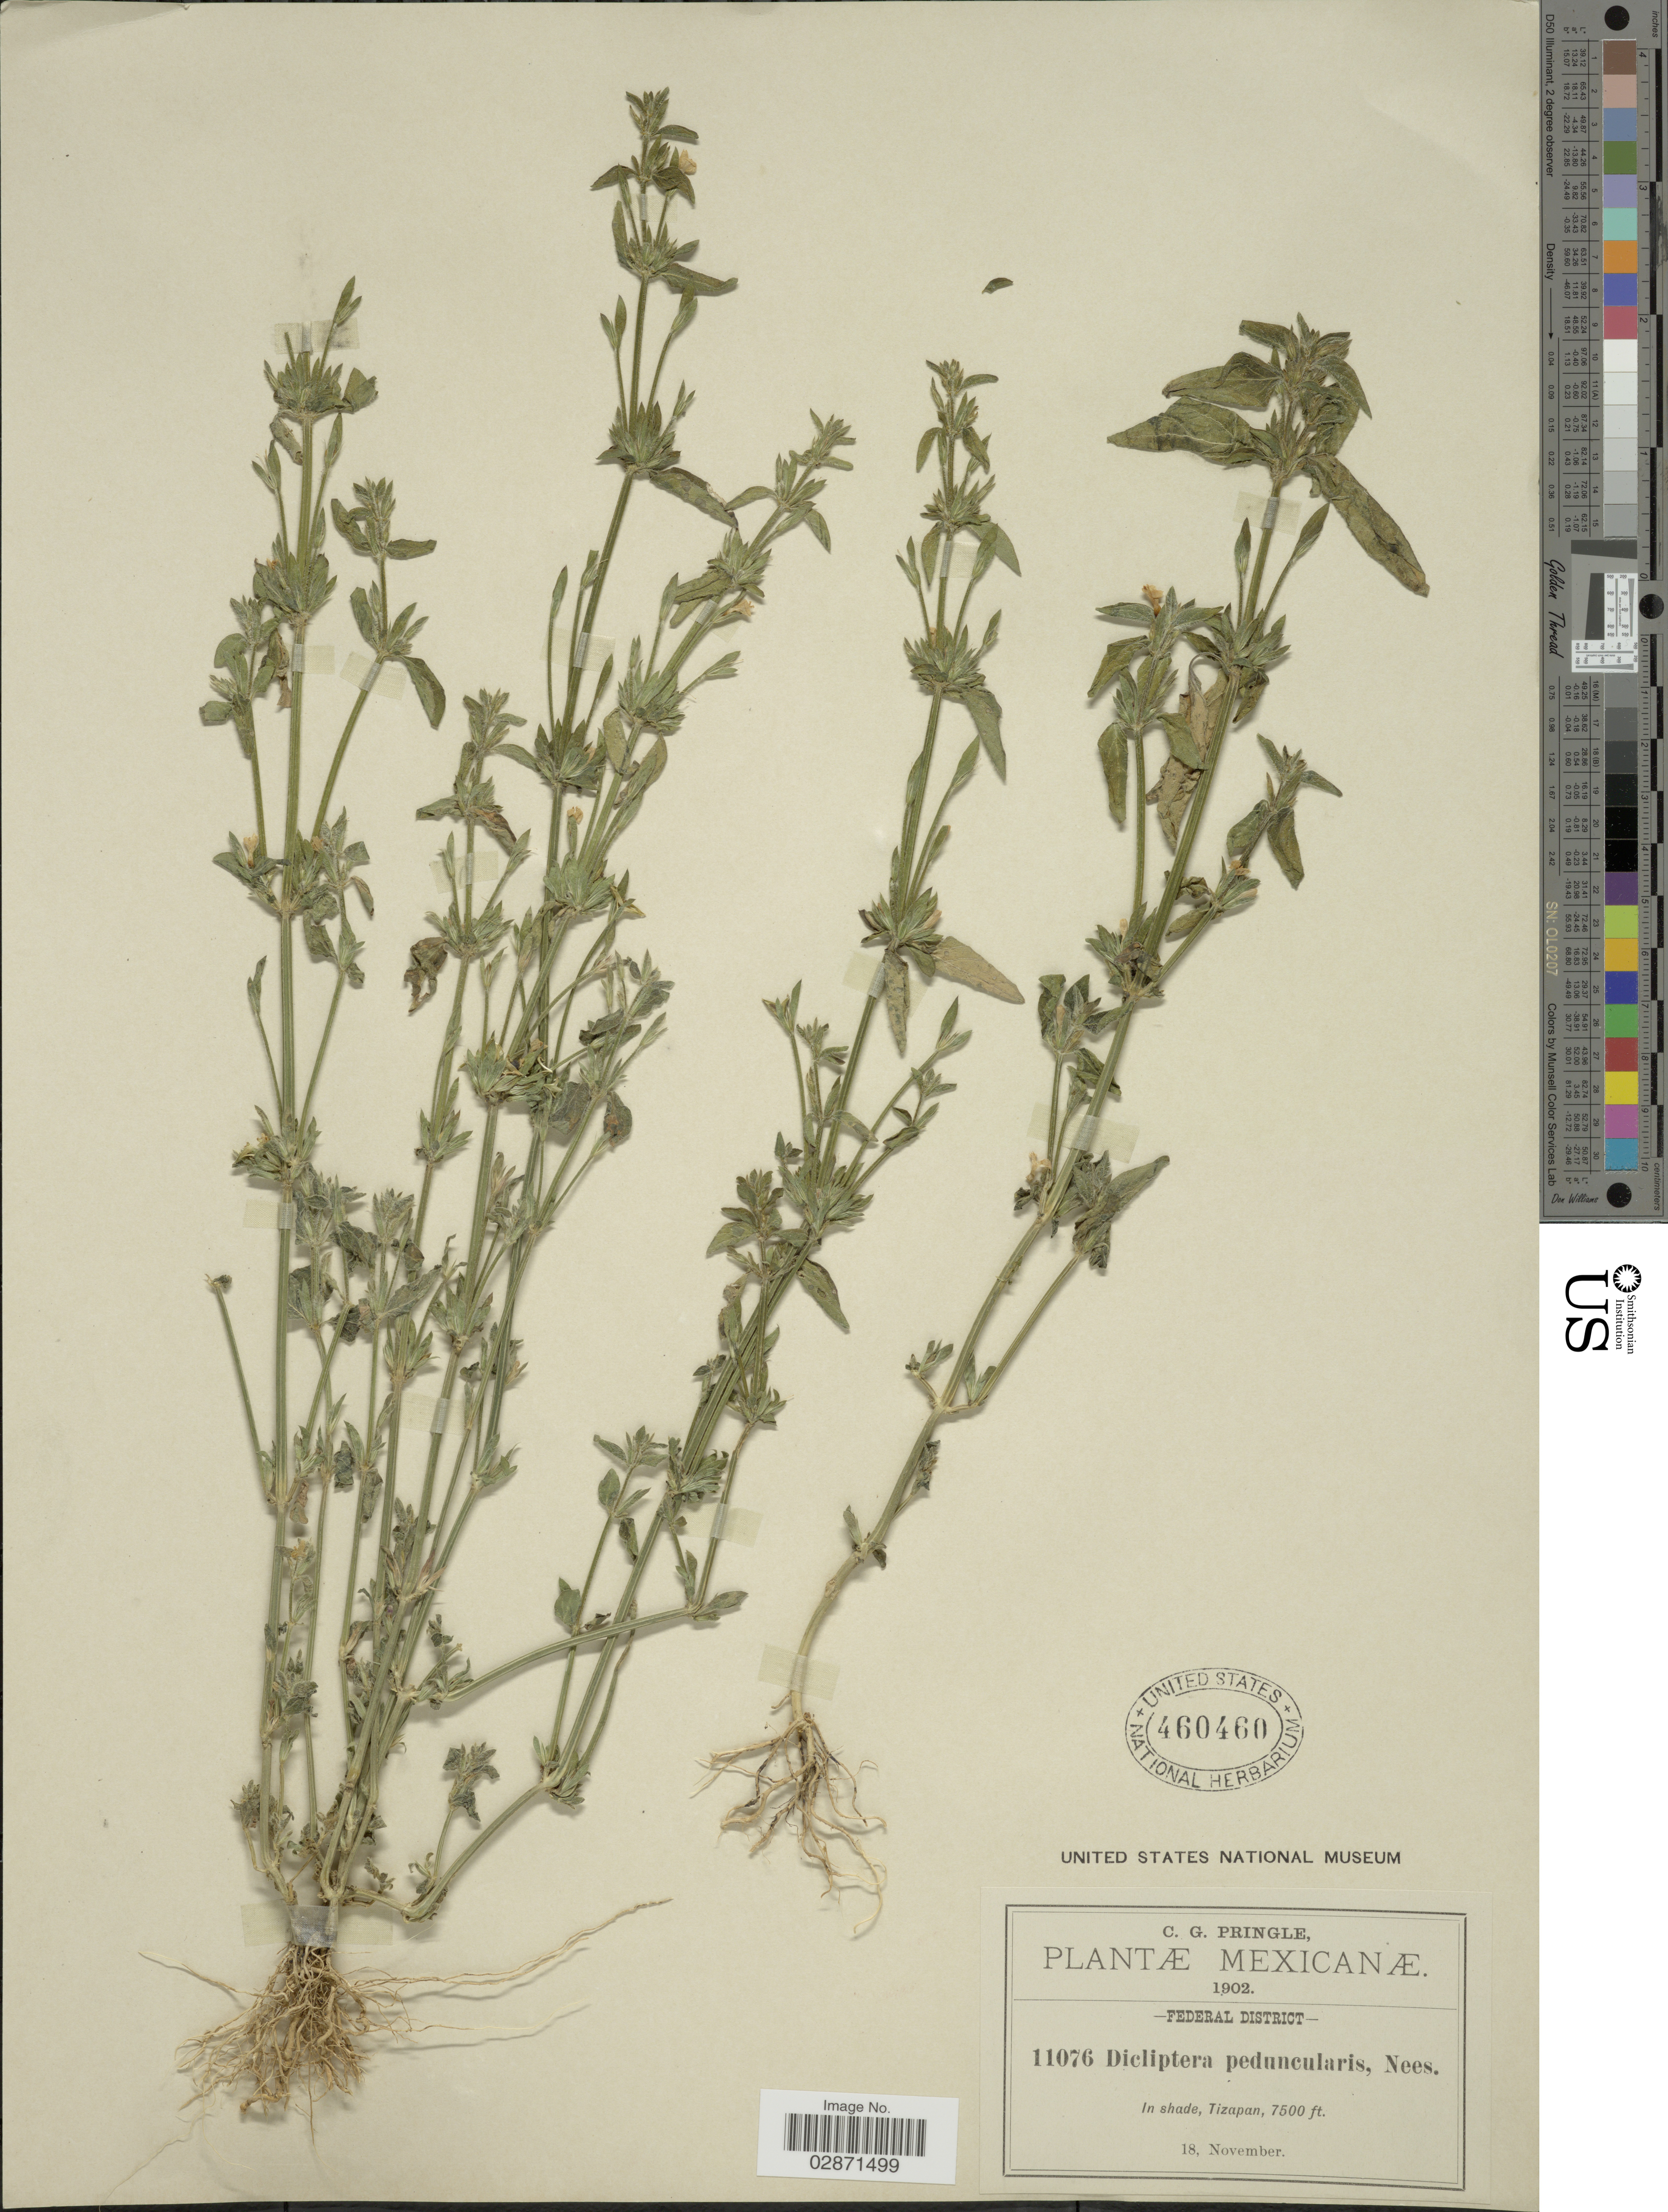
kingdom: Plantae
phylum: Tracheophyta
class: Magnoliopsida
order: Lamiales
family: Acanthaceae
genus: Dicliptera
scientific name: Dicliptera peduncularis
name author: Nees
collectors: C. G. Pringle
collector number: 11076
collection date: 1902-11-18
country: Mexico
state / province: Distrito Federal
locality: Federal District. In shade, Tizapan.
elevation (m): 2286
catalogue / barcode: US 460460